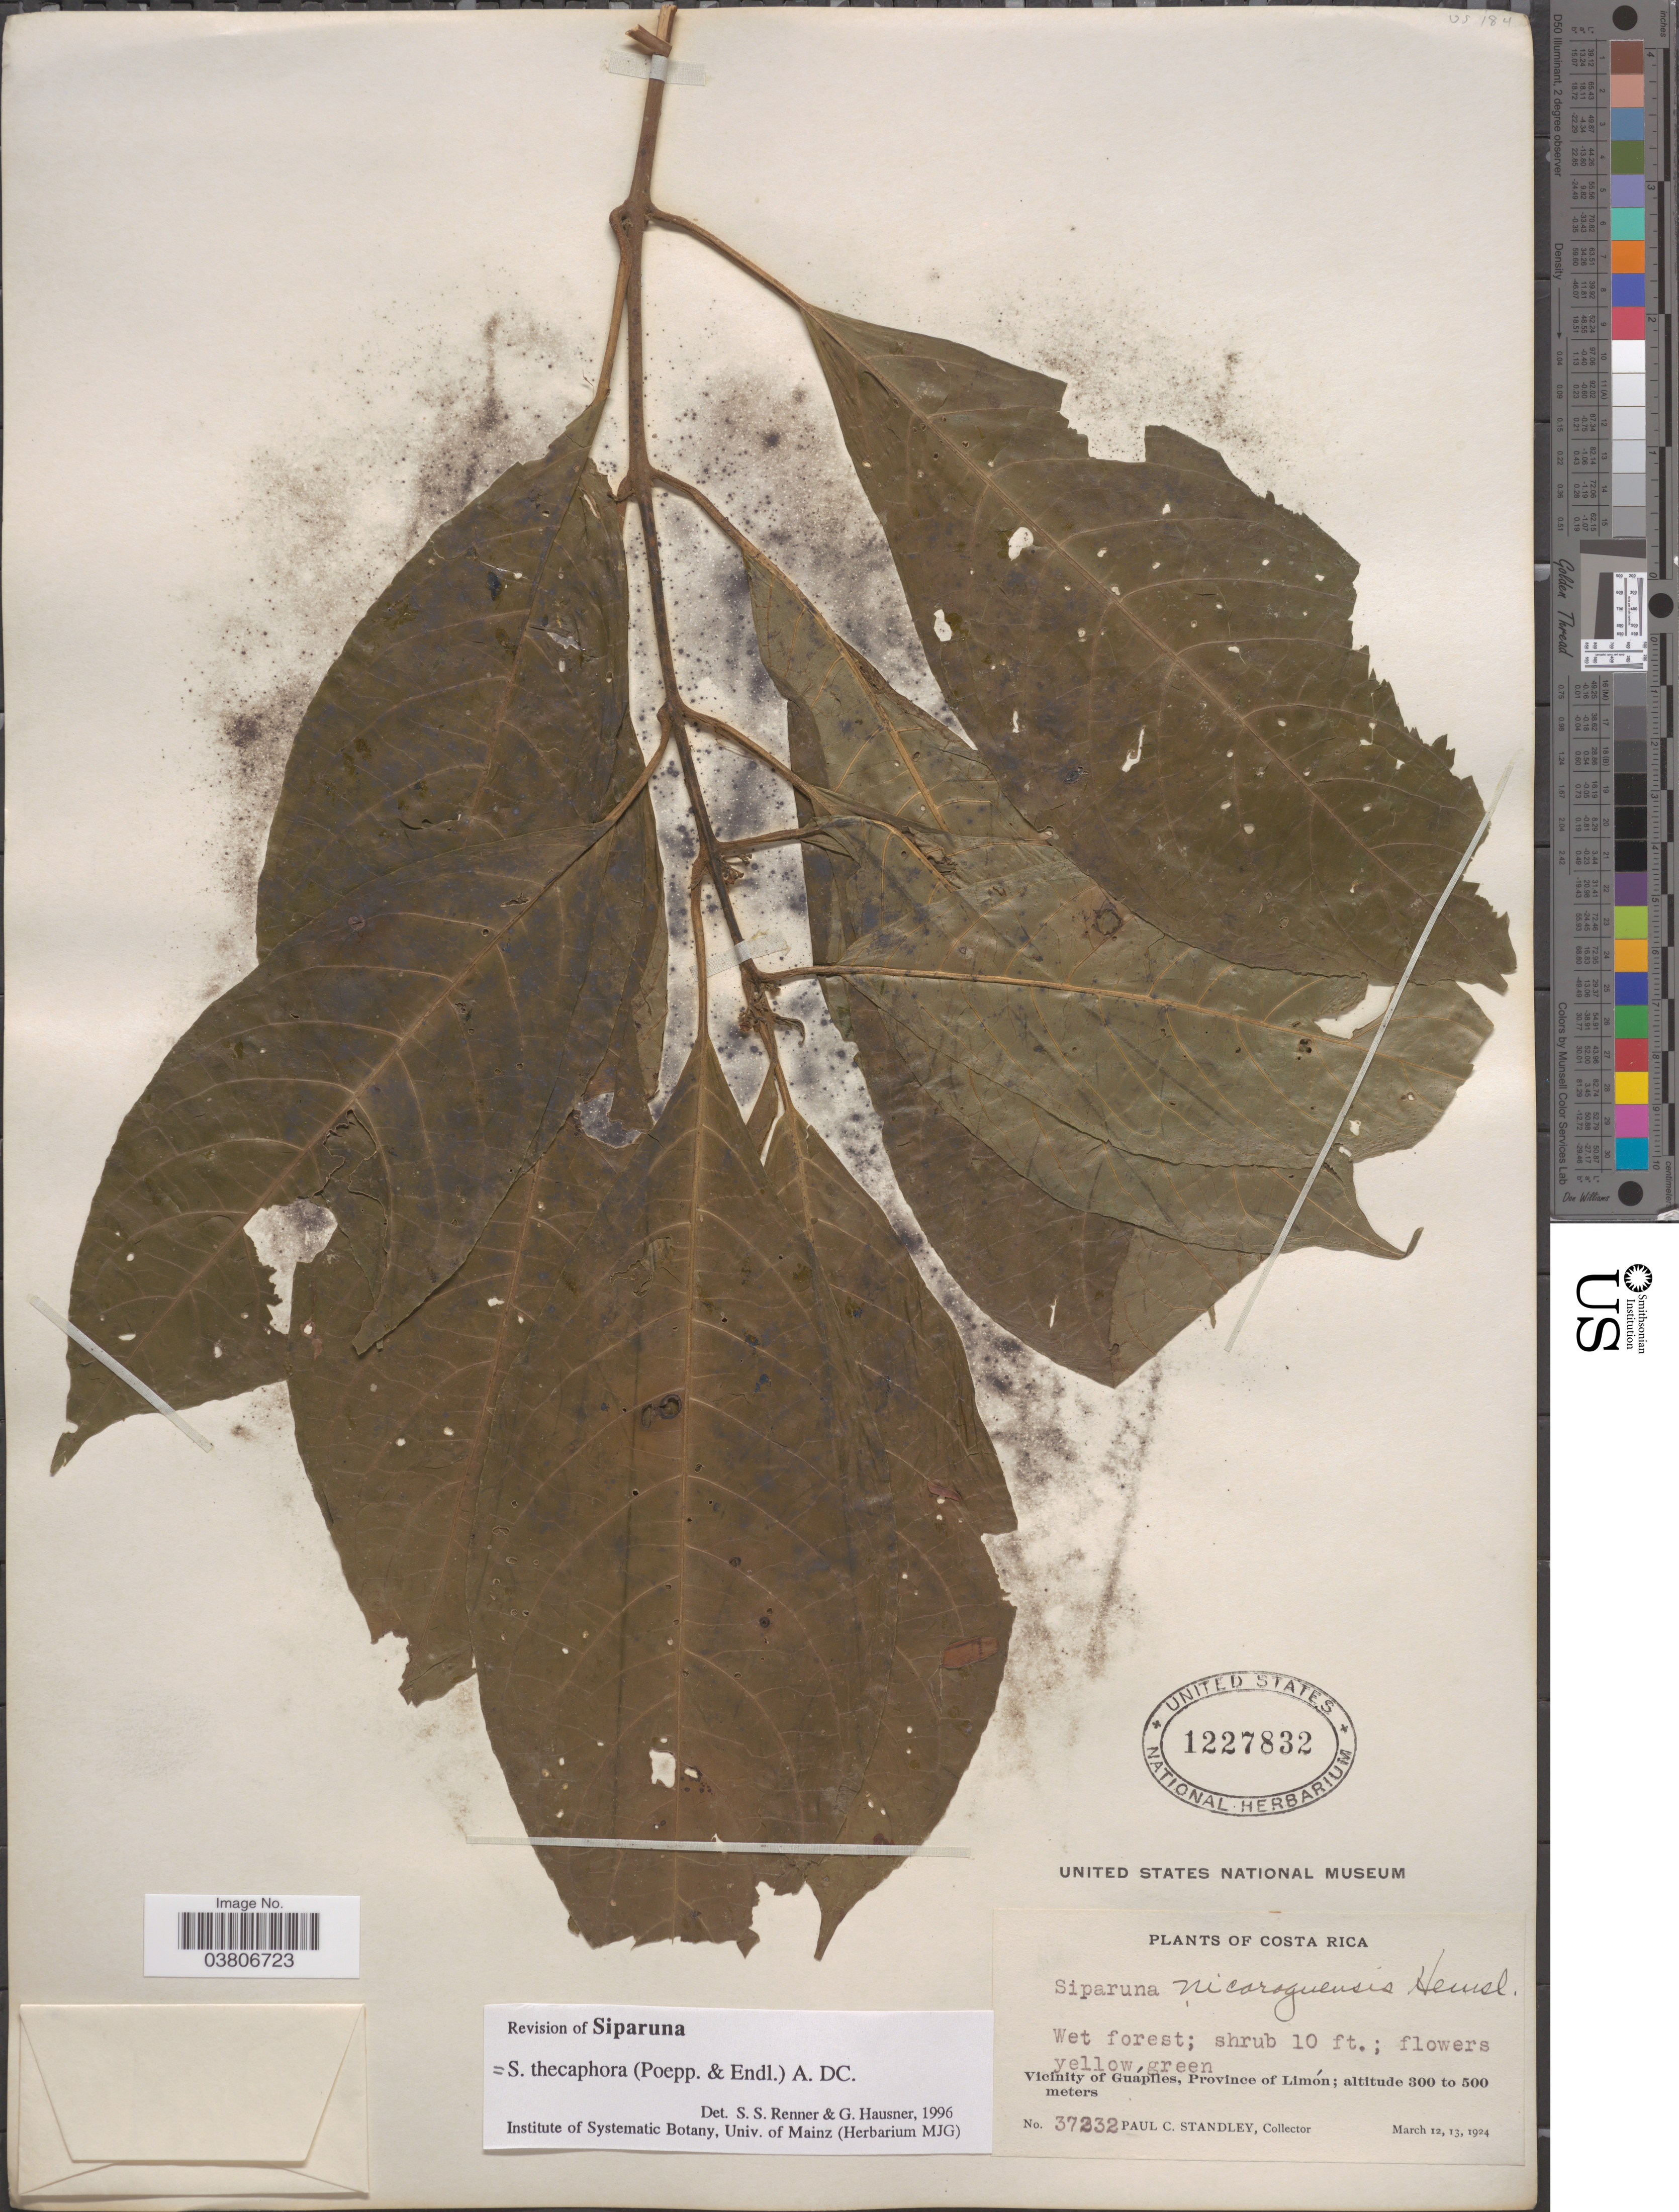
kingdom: Plantae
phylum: Tracheophyta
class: Magnoliopsida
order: Laurales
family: Siparunaceae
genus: Siparuna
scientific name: Siparuna thecaphora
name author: (Poepp. & Endl.) A. DC.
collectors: P. C. Standley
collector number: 37232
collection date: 1924-03-12/1924-03-13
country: Costa Rica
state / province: Limón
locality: Vicinity of Guápiles.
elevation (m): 300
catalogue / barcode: US 1227832